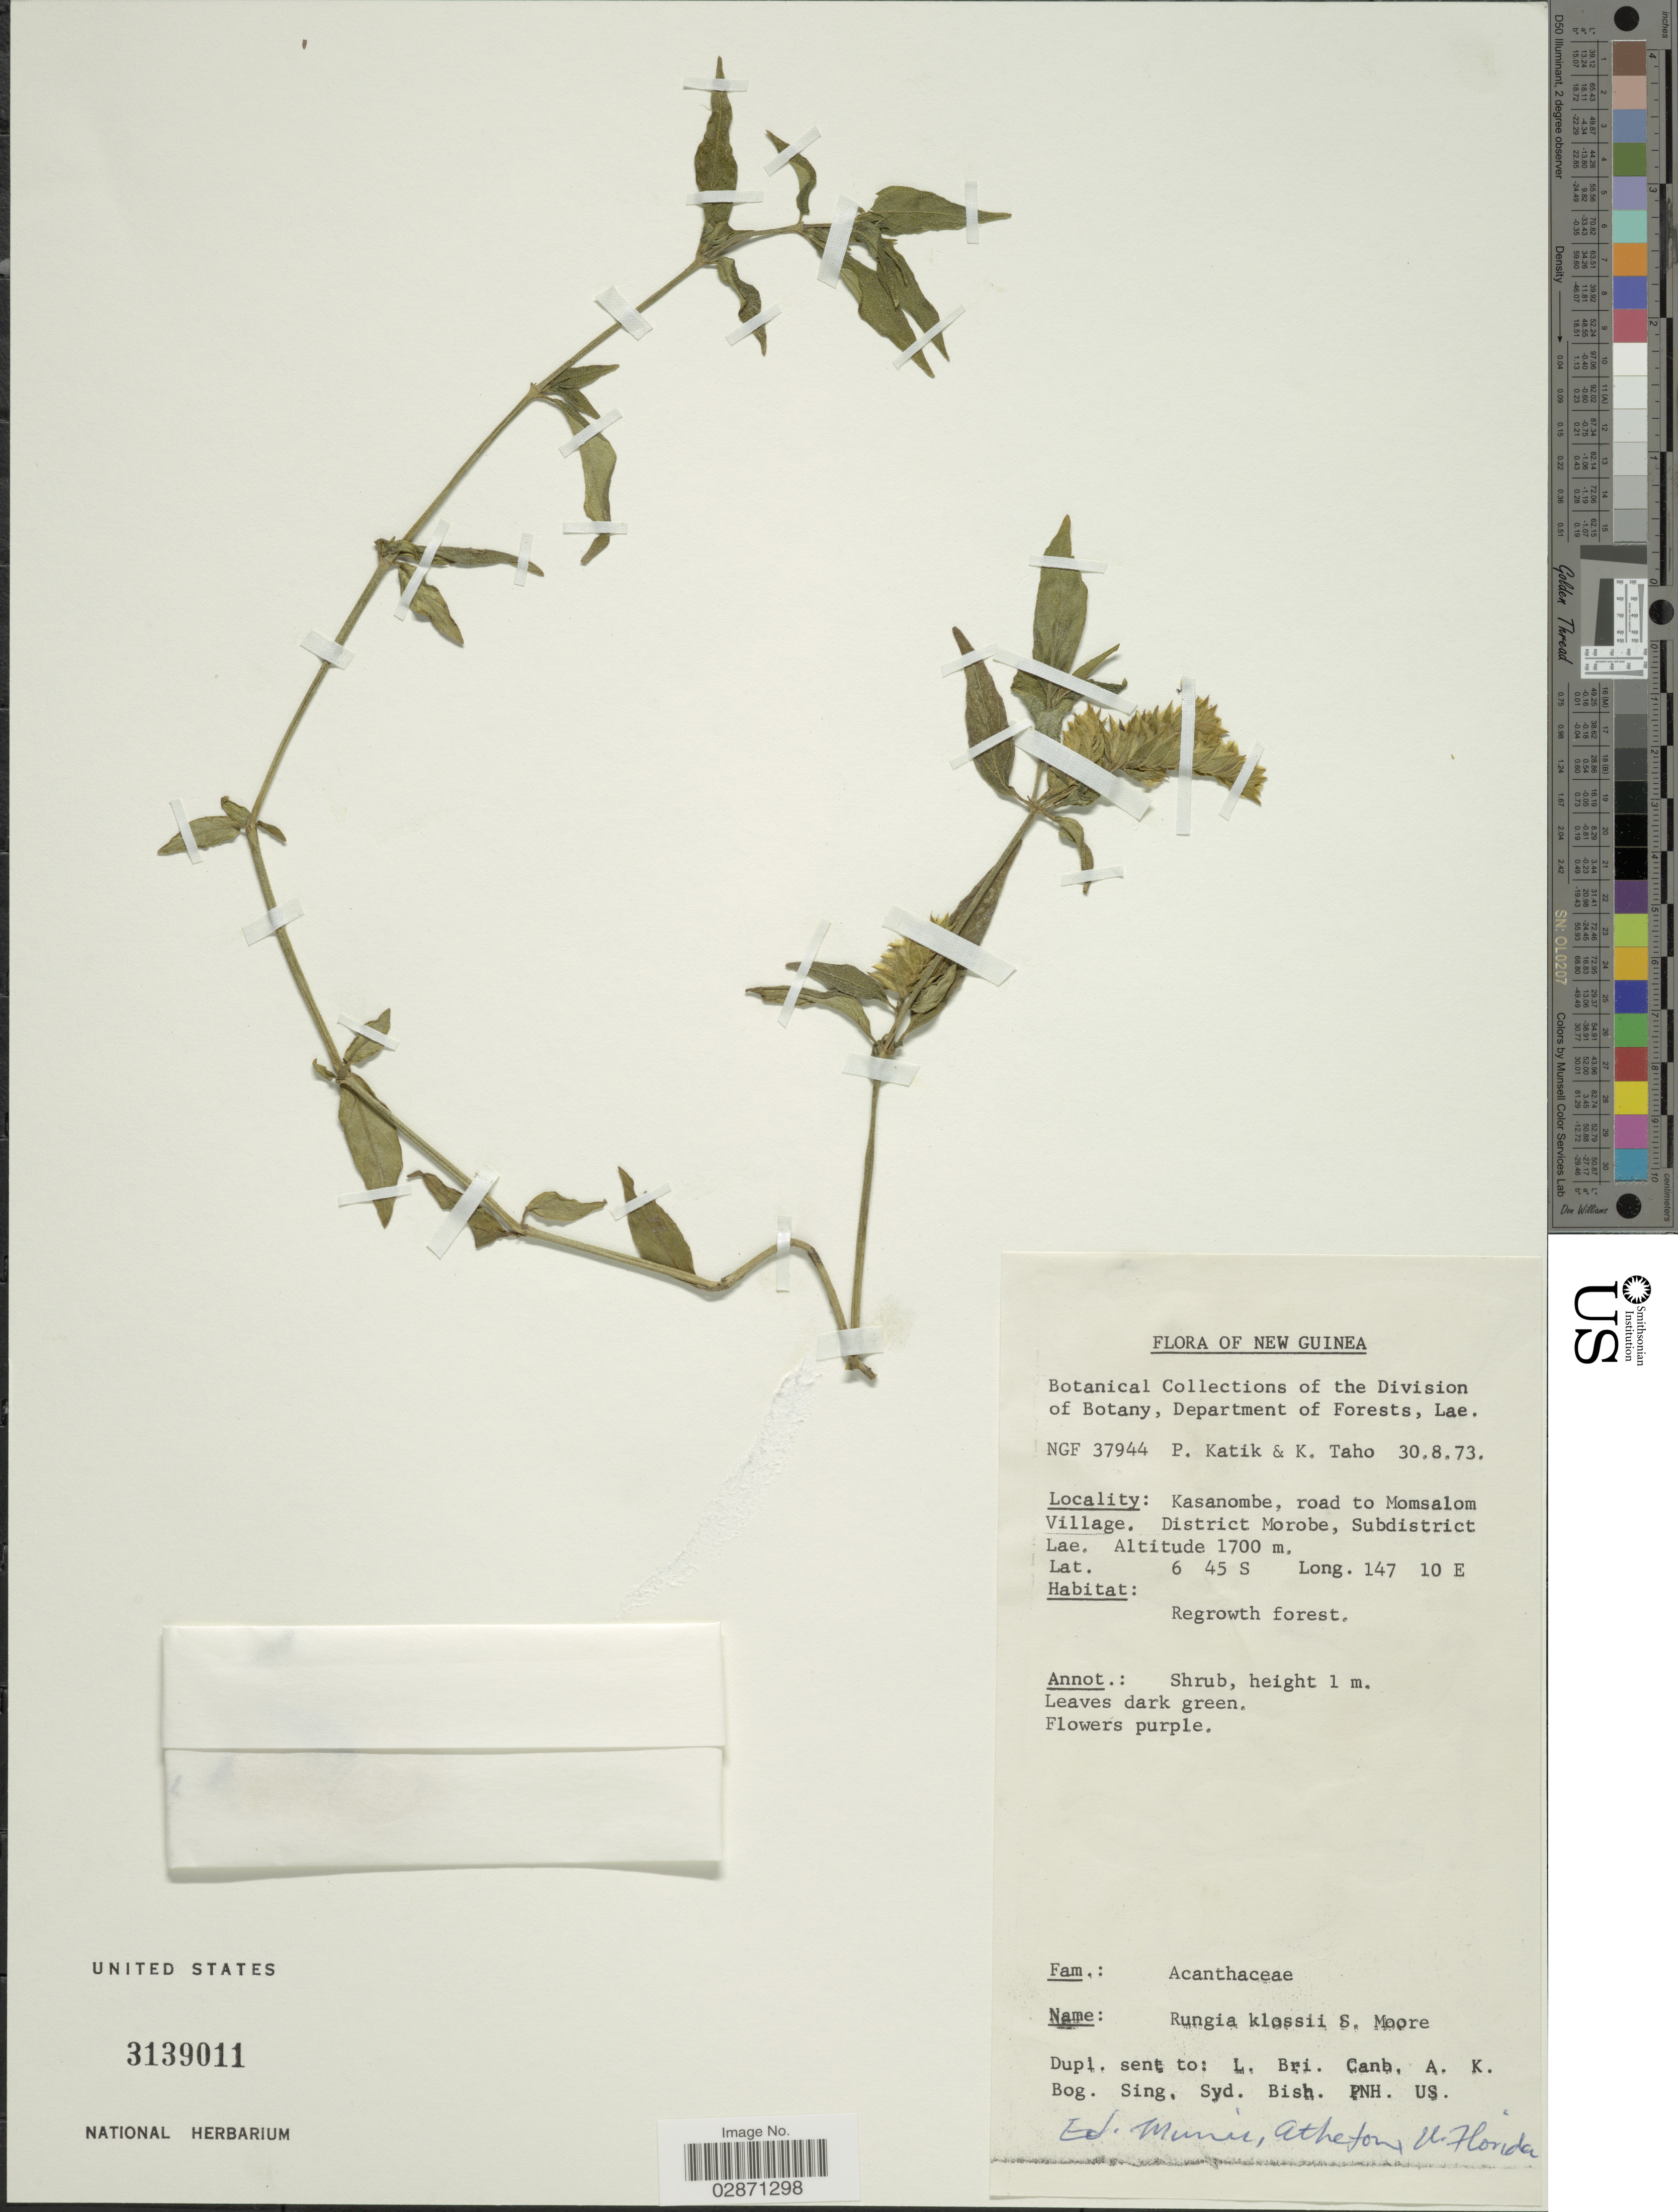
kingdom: Plantae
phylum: Tracheophyta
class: Magnoliopsida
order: Lamiales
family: Acanthaceae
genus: Rungia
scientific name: Rungia klossii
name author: S. Moore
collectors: P. Katik & K. Taho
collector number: NGF37944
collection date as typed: Transcribed d/m/y: 30/8/73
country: Papua New Guinea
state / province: Morobe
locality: Kasanombe, road tpo Momsalom Village. District Morobe, Subdistrict Lae.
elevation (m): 1700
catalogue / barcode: US 3139011